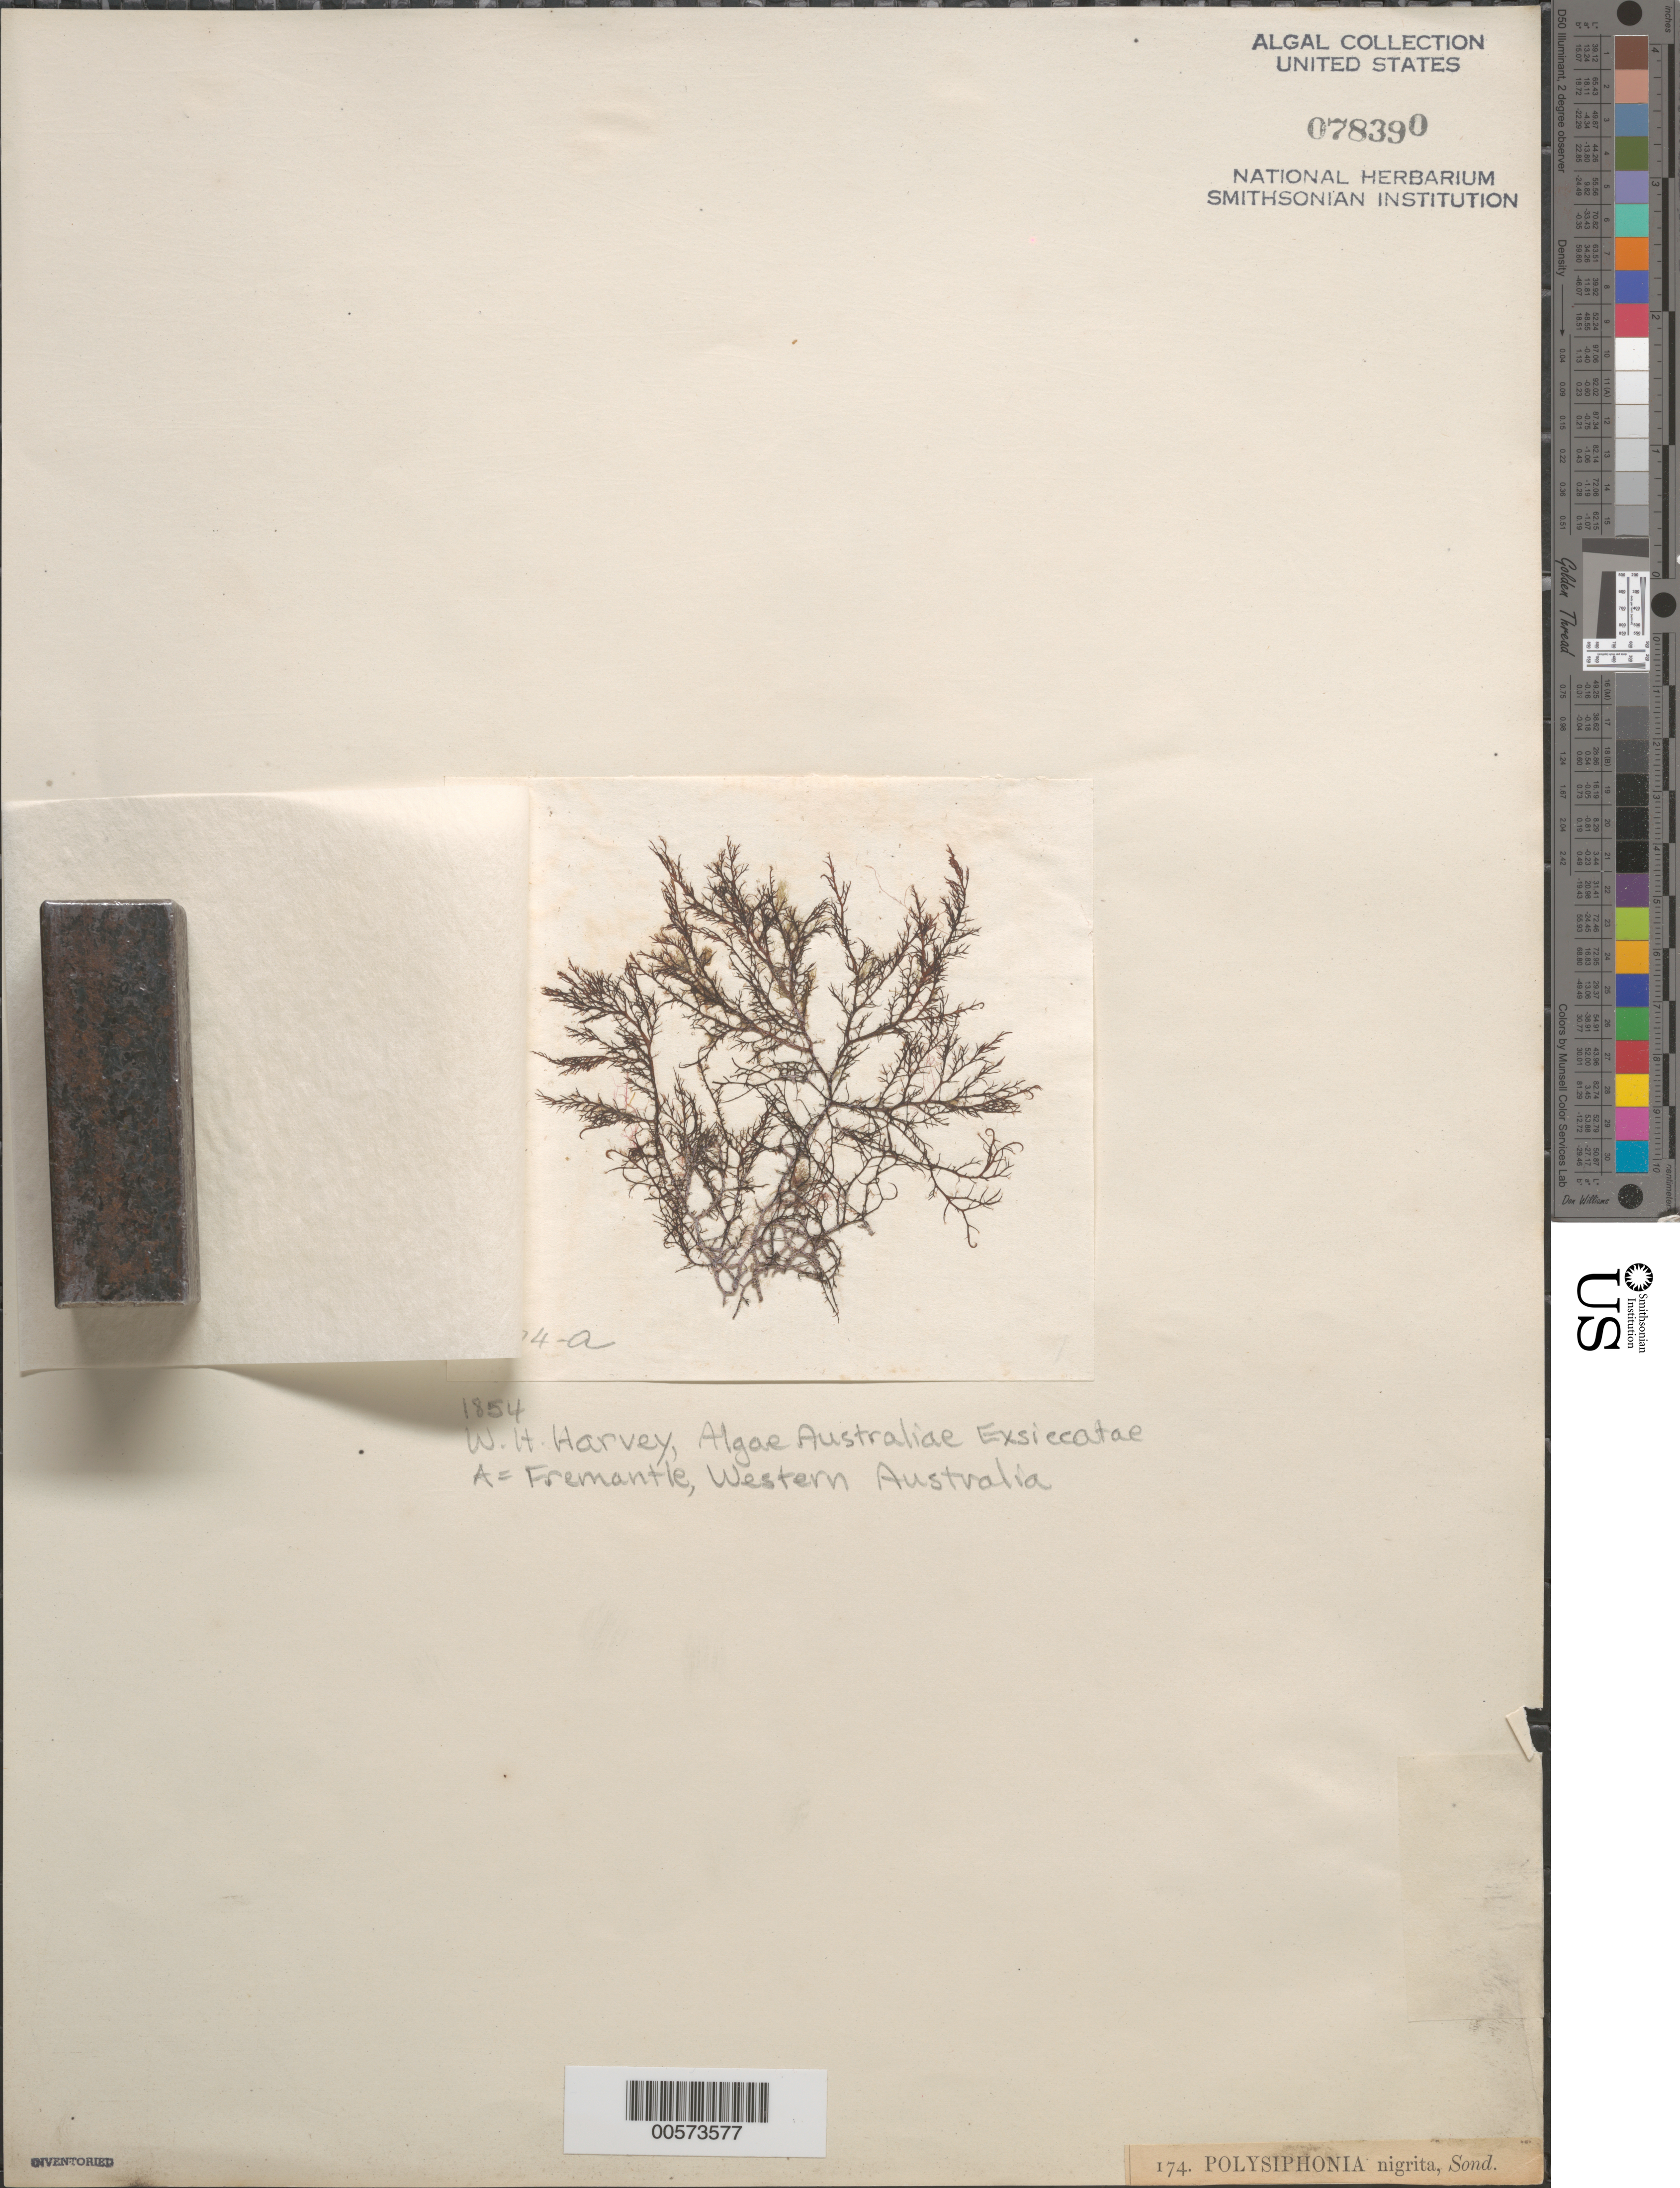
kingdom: Plantae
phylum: Rhodophyta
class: Florideophyceae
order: Ceramiales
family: Rhodomelaceae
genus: Polysiphonia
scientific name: Polysiphonia nigrita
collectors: W. Harvey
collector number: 174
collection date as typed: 1854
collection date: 1854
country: Australia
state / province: Western Australia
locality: Fremantle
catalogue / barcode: US 78390